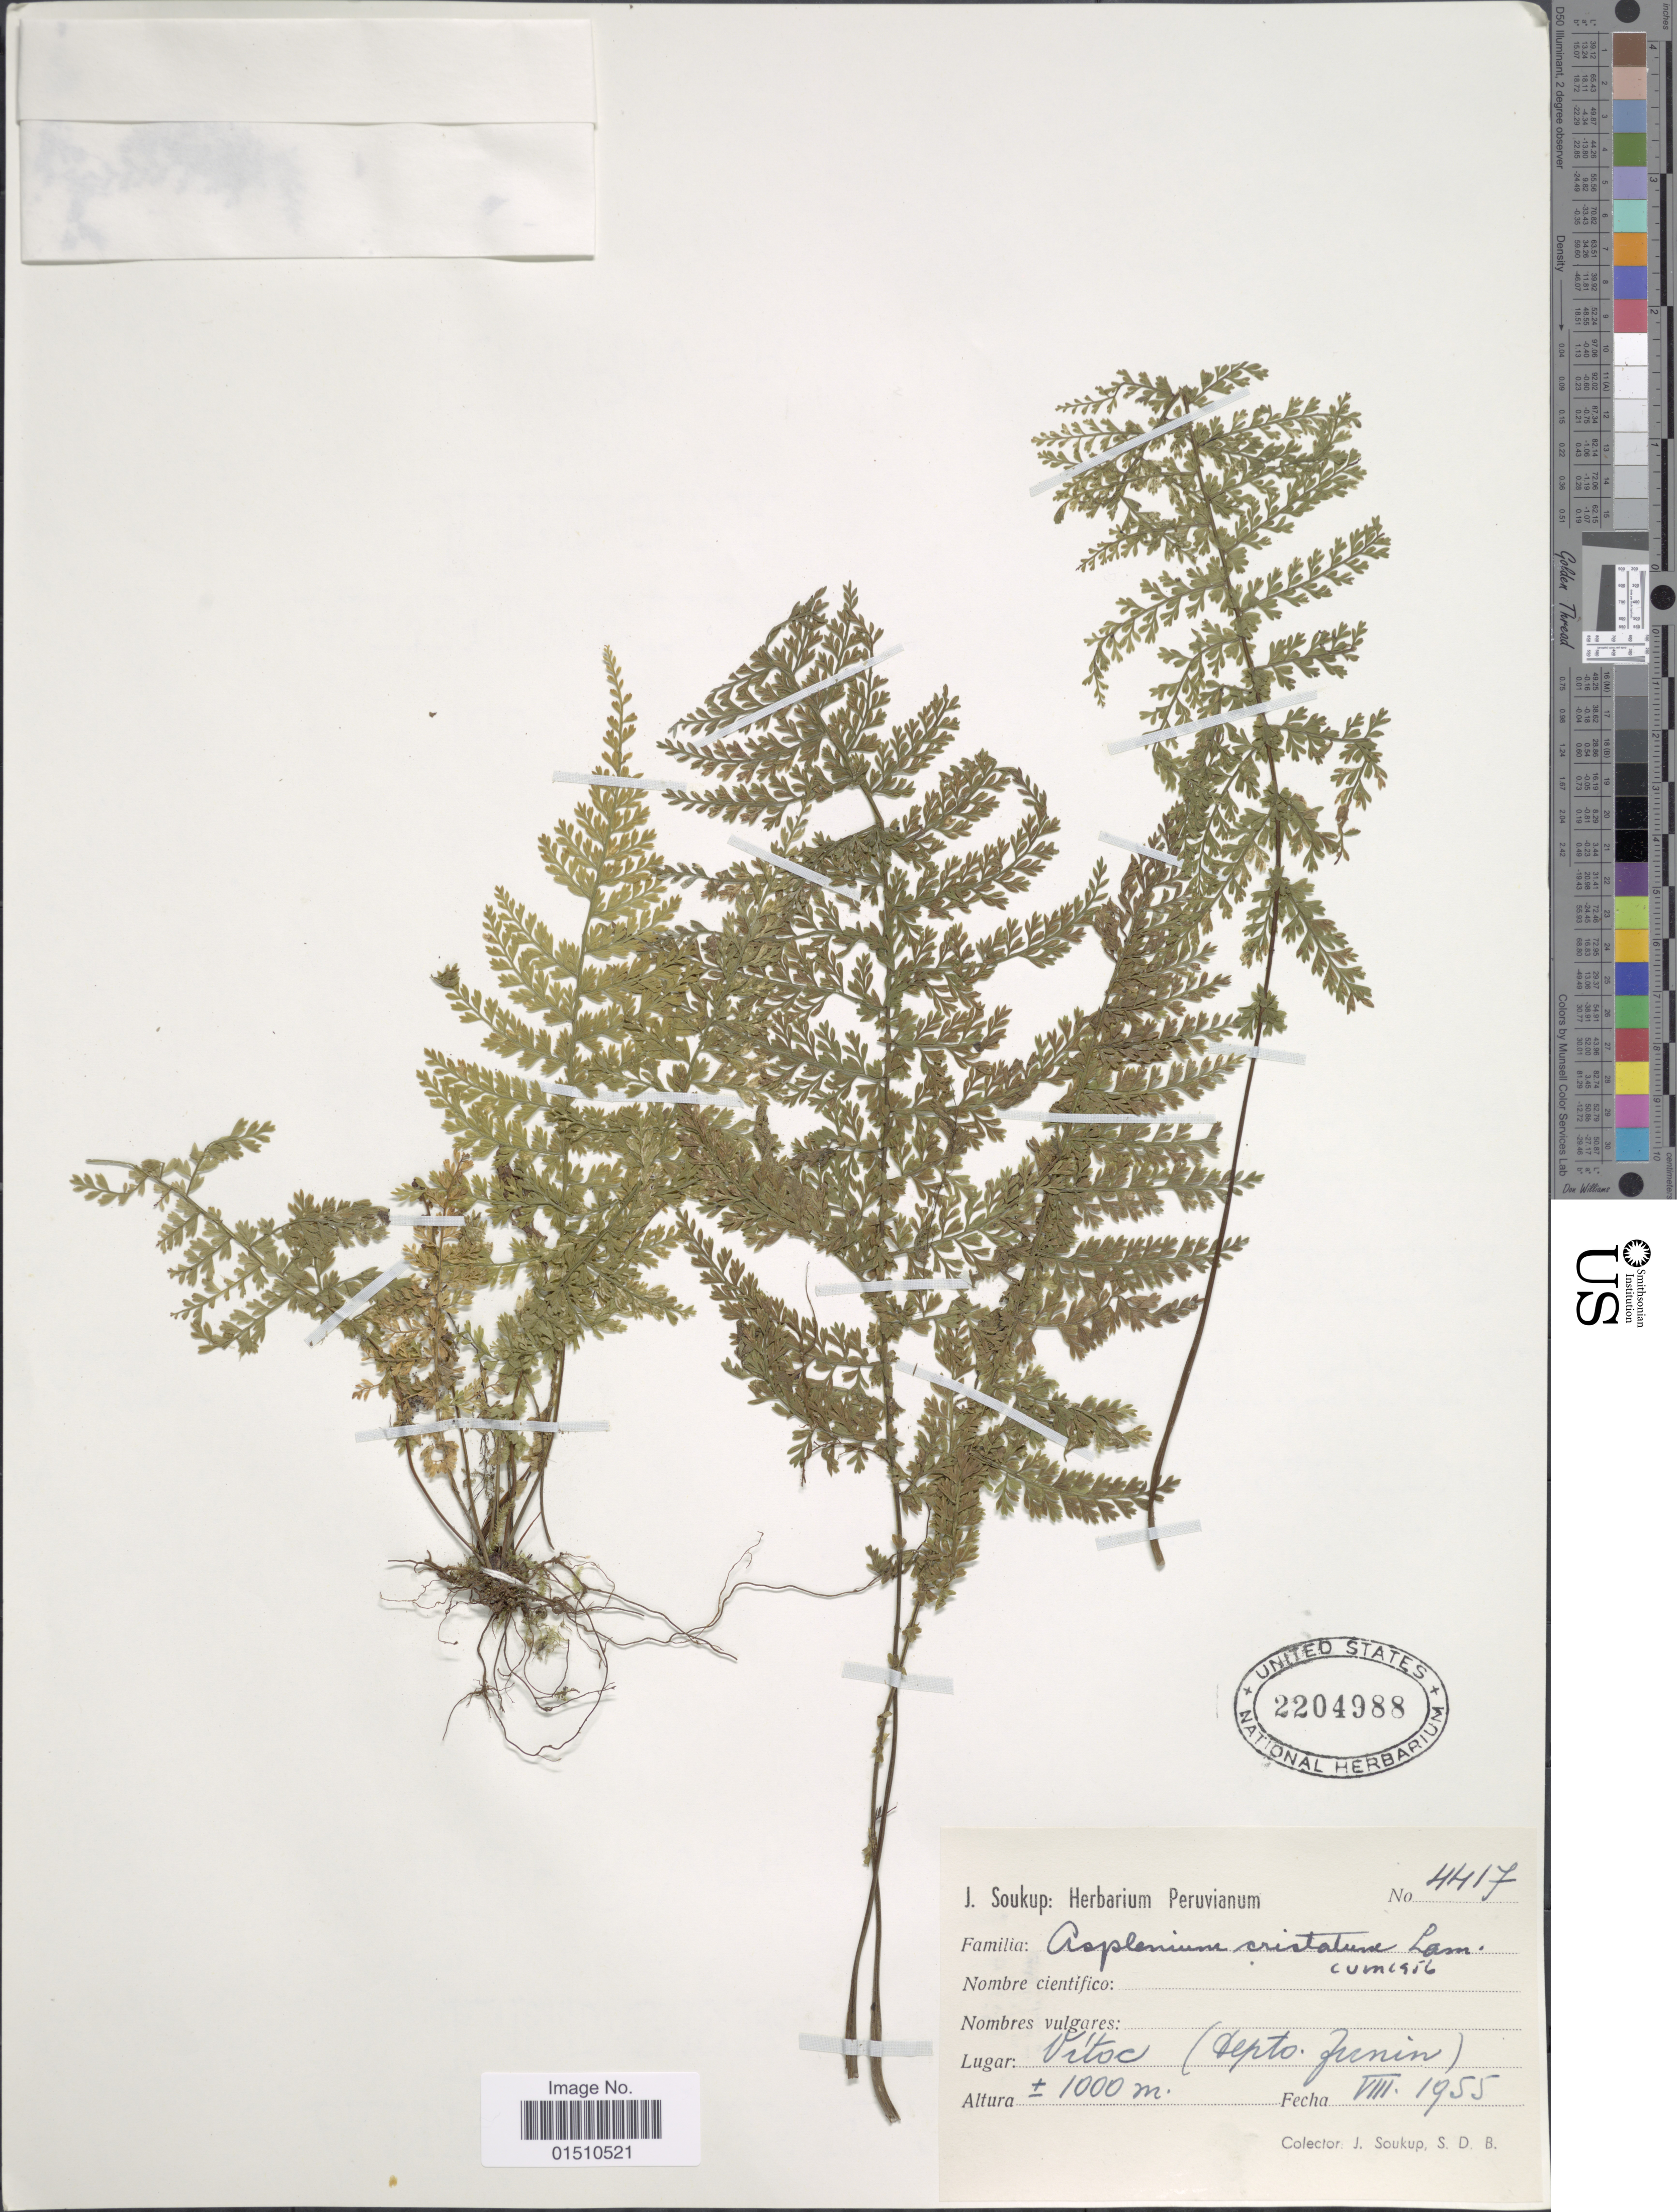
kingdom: Plantae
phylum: Tracheophyta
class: Polypodiopsida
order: Polypodiales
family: Aspleniaceae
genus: Asplenium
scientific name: Asplenium cuneatum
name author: Lam.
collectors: J. Soukup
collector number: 4417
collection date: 1955-08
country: Peru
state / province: Junín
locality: Peru, Vítoc (Depto. Junin).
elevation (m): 1000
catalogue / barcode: US 2204988